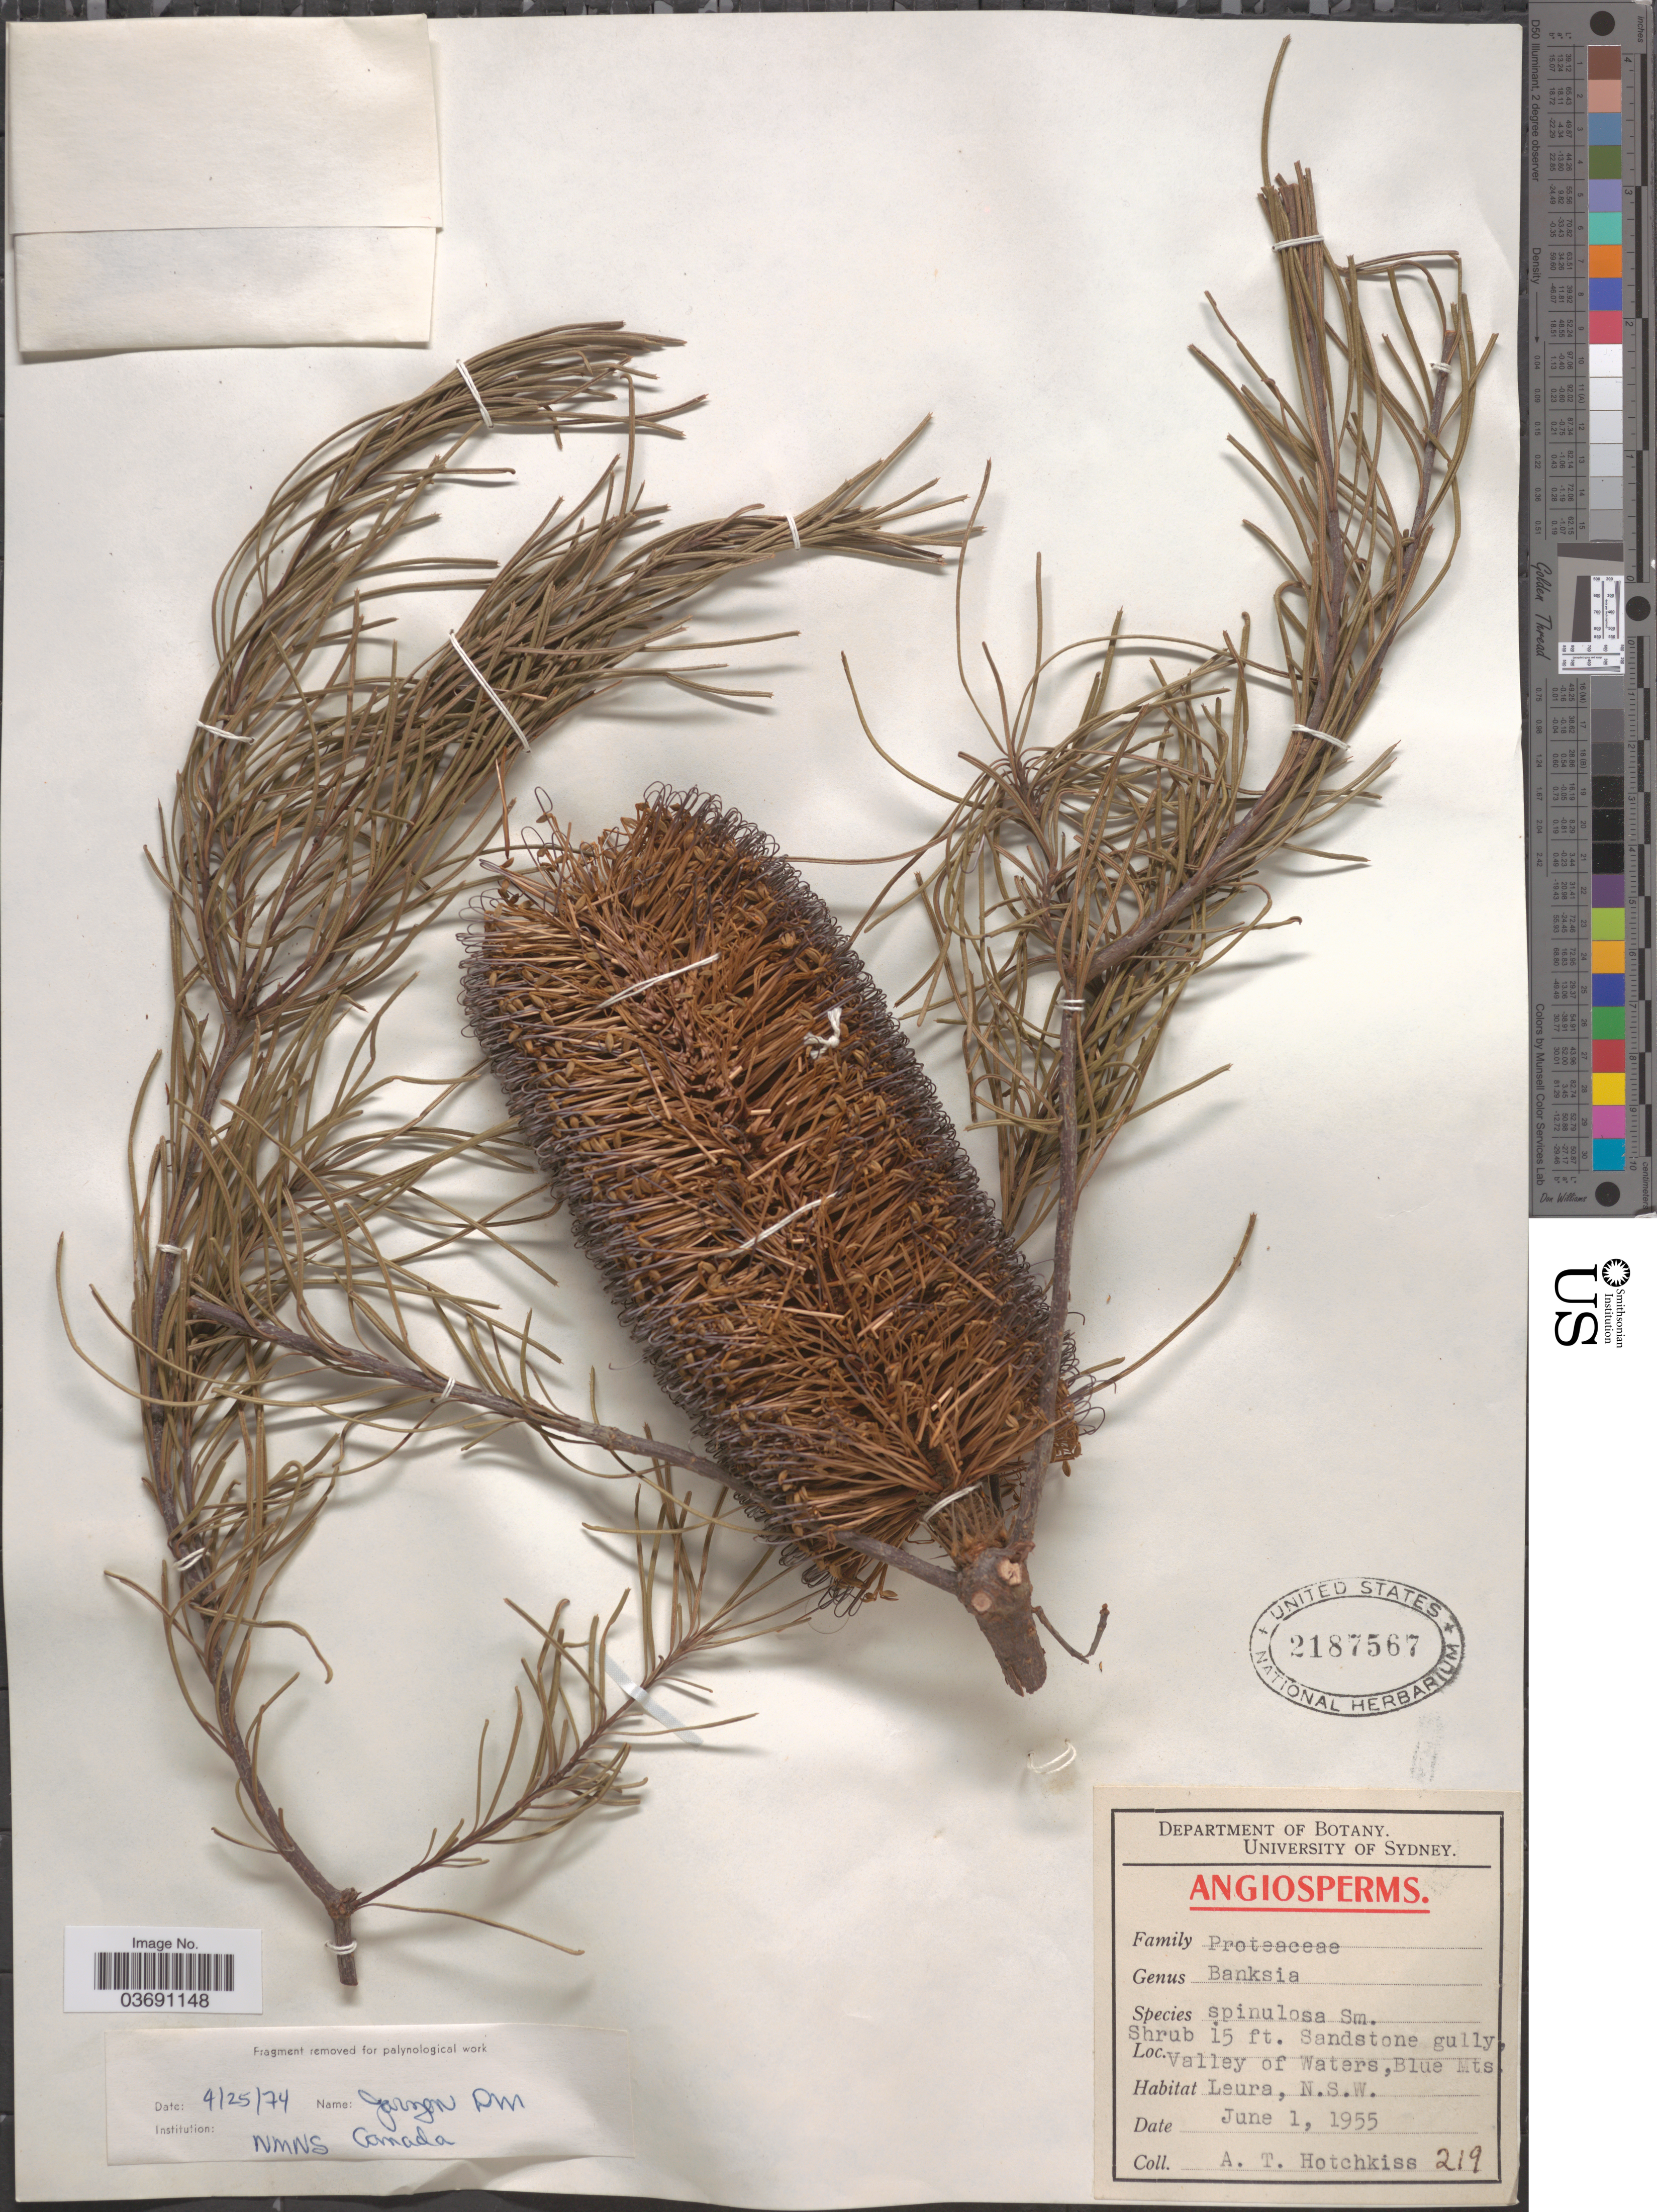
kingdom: Plantae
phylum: Tracheophyta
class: Magnoliopsida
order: Proteales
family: Proteaceae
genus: Banksia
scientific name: Banksia spinulosa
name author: Sm.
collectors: A. Hotchkiss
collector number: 219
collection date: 1955-06-01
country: Australia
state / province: New South Wales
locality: Valley of Waters, Blue Mts. Leura.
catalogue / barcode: US 2187567